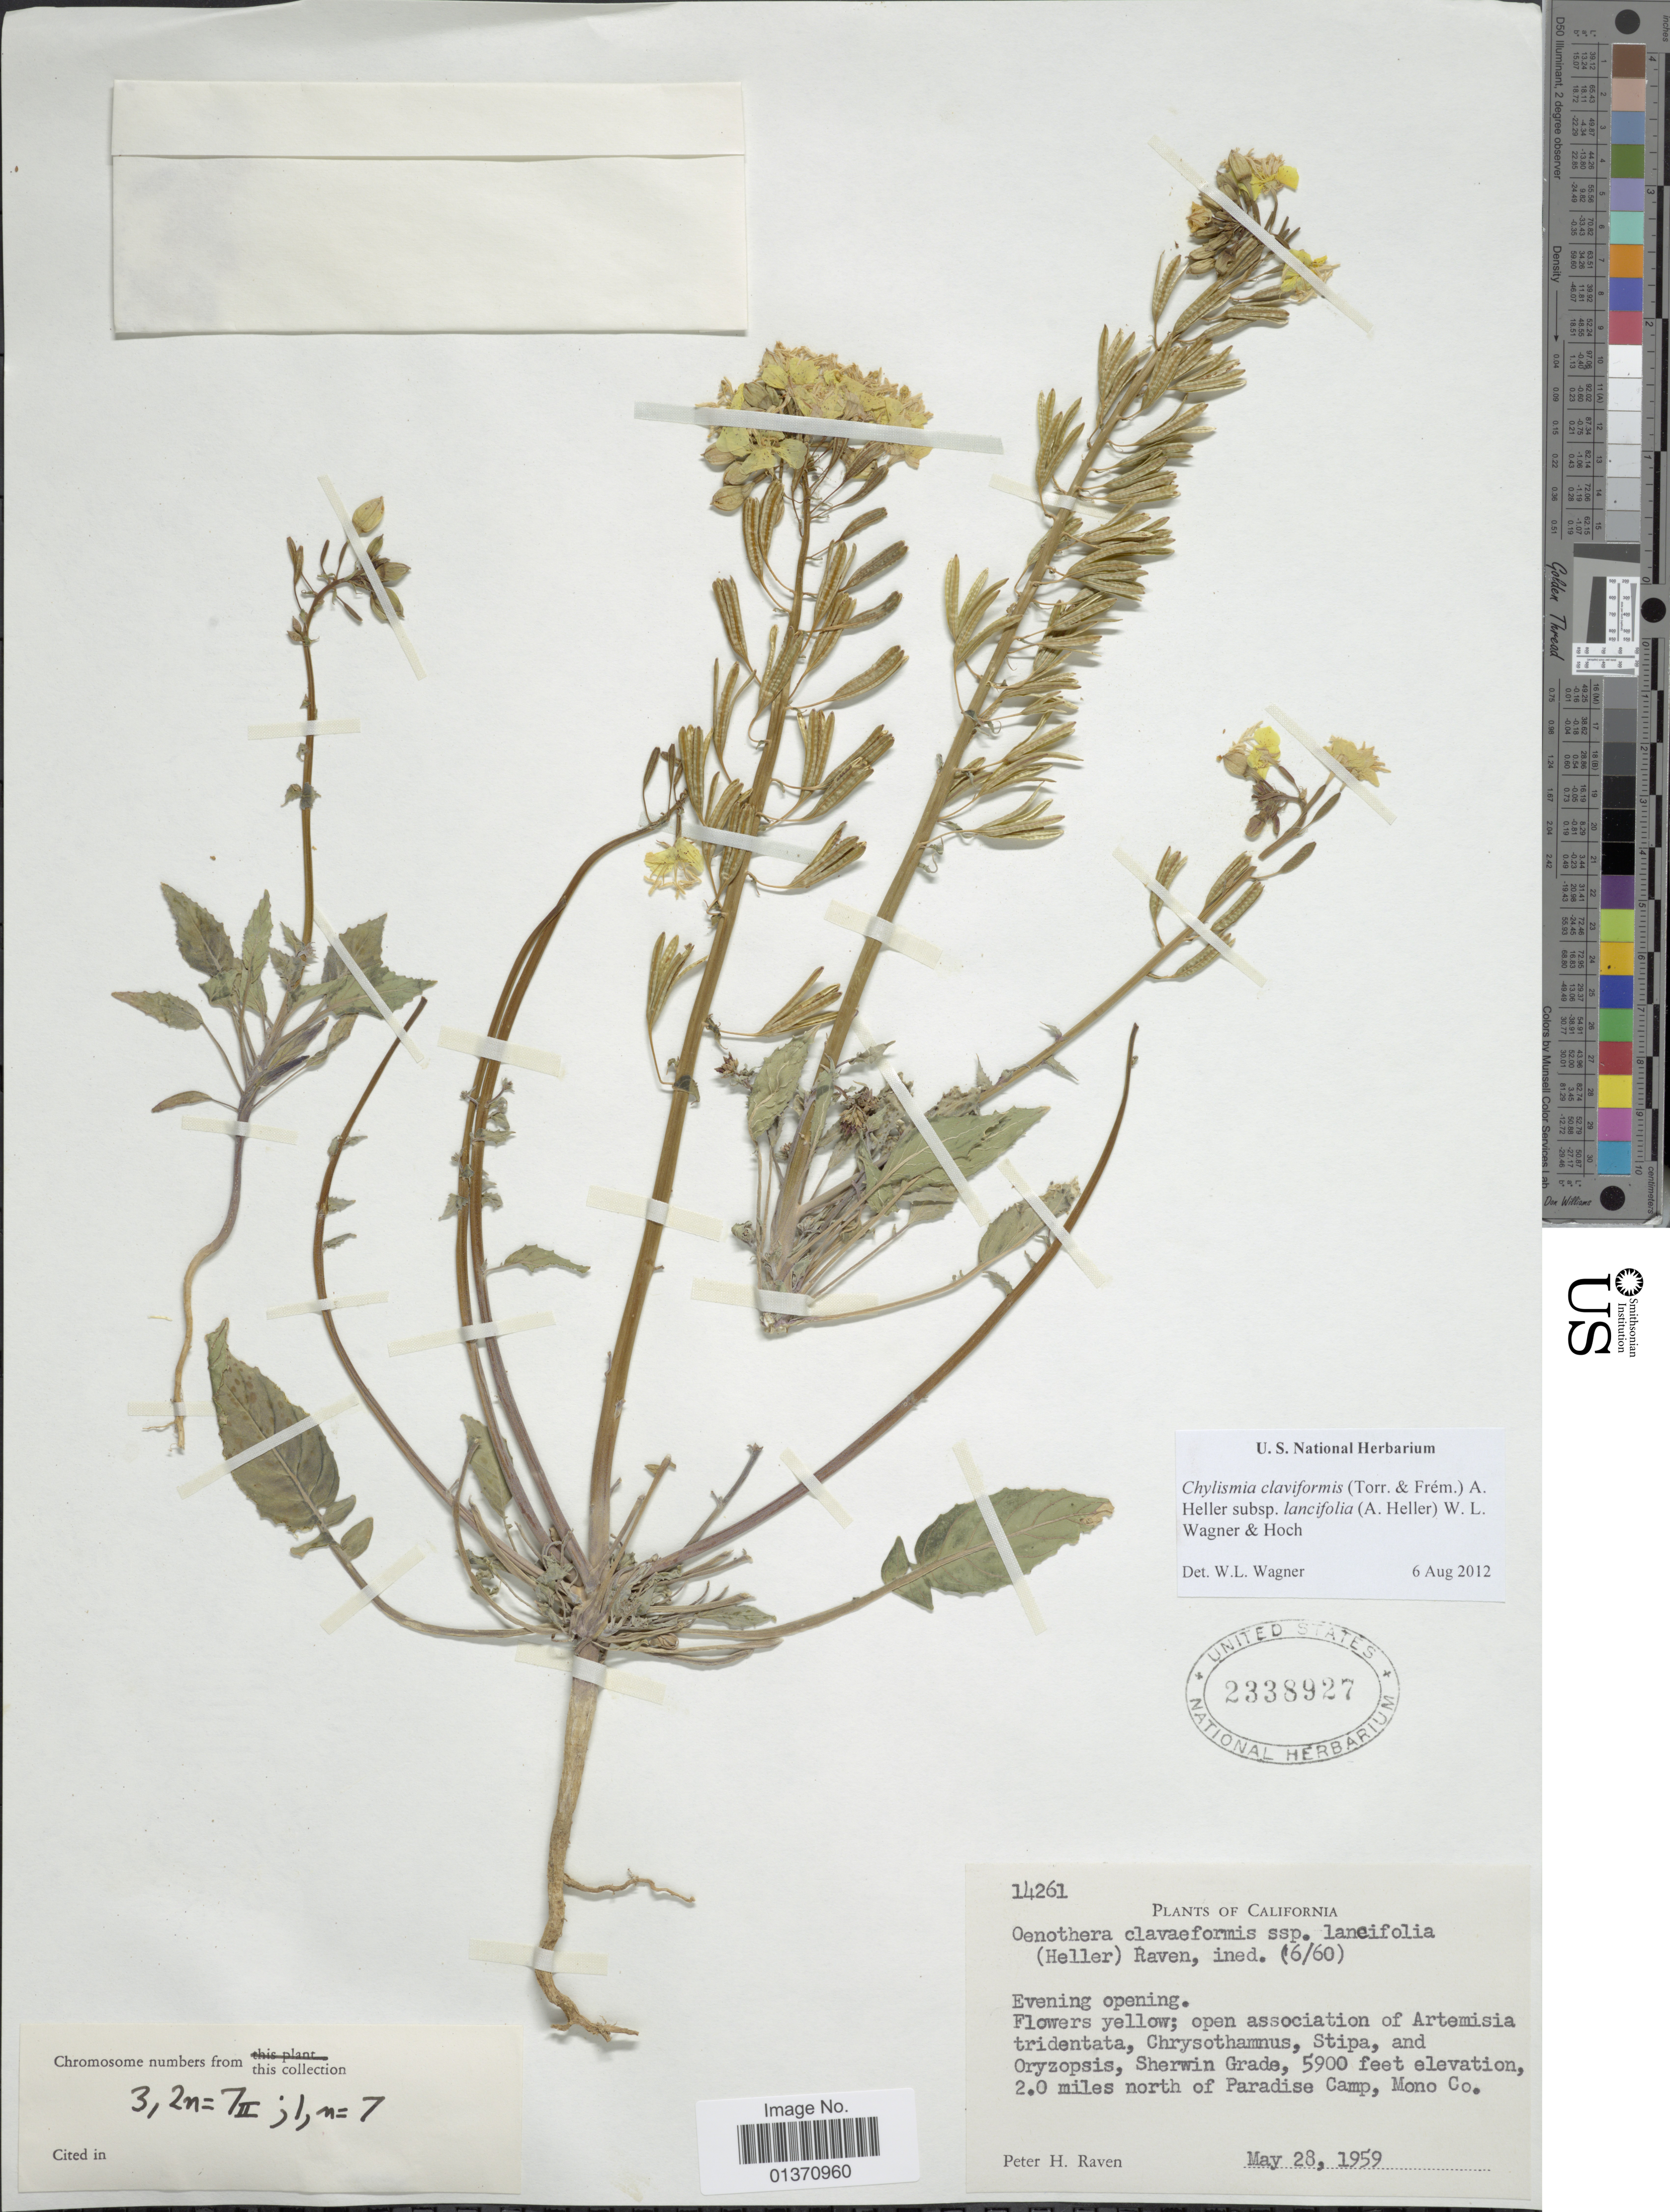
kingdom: Plantae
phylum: Tracheophyta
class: Magnoliopsida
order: Myrtales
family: Onagraceae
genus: Chylismia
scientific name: Chylismia claviformis subsp. lancifolia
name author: (A. Heller) W.L. Wagner & Hoch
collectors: P. H. Raven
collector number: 14261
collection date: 1959-05-28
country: United States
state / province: California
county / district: Mono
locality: Sherwin Grade, 2.0 miles north of Paradise Camp, Mono Co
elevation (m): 1798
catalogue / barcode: US 2338927